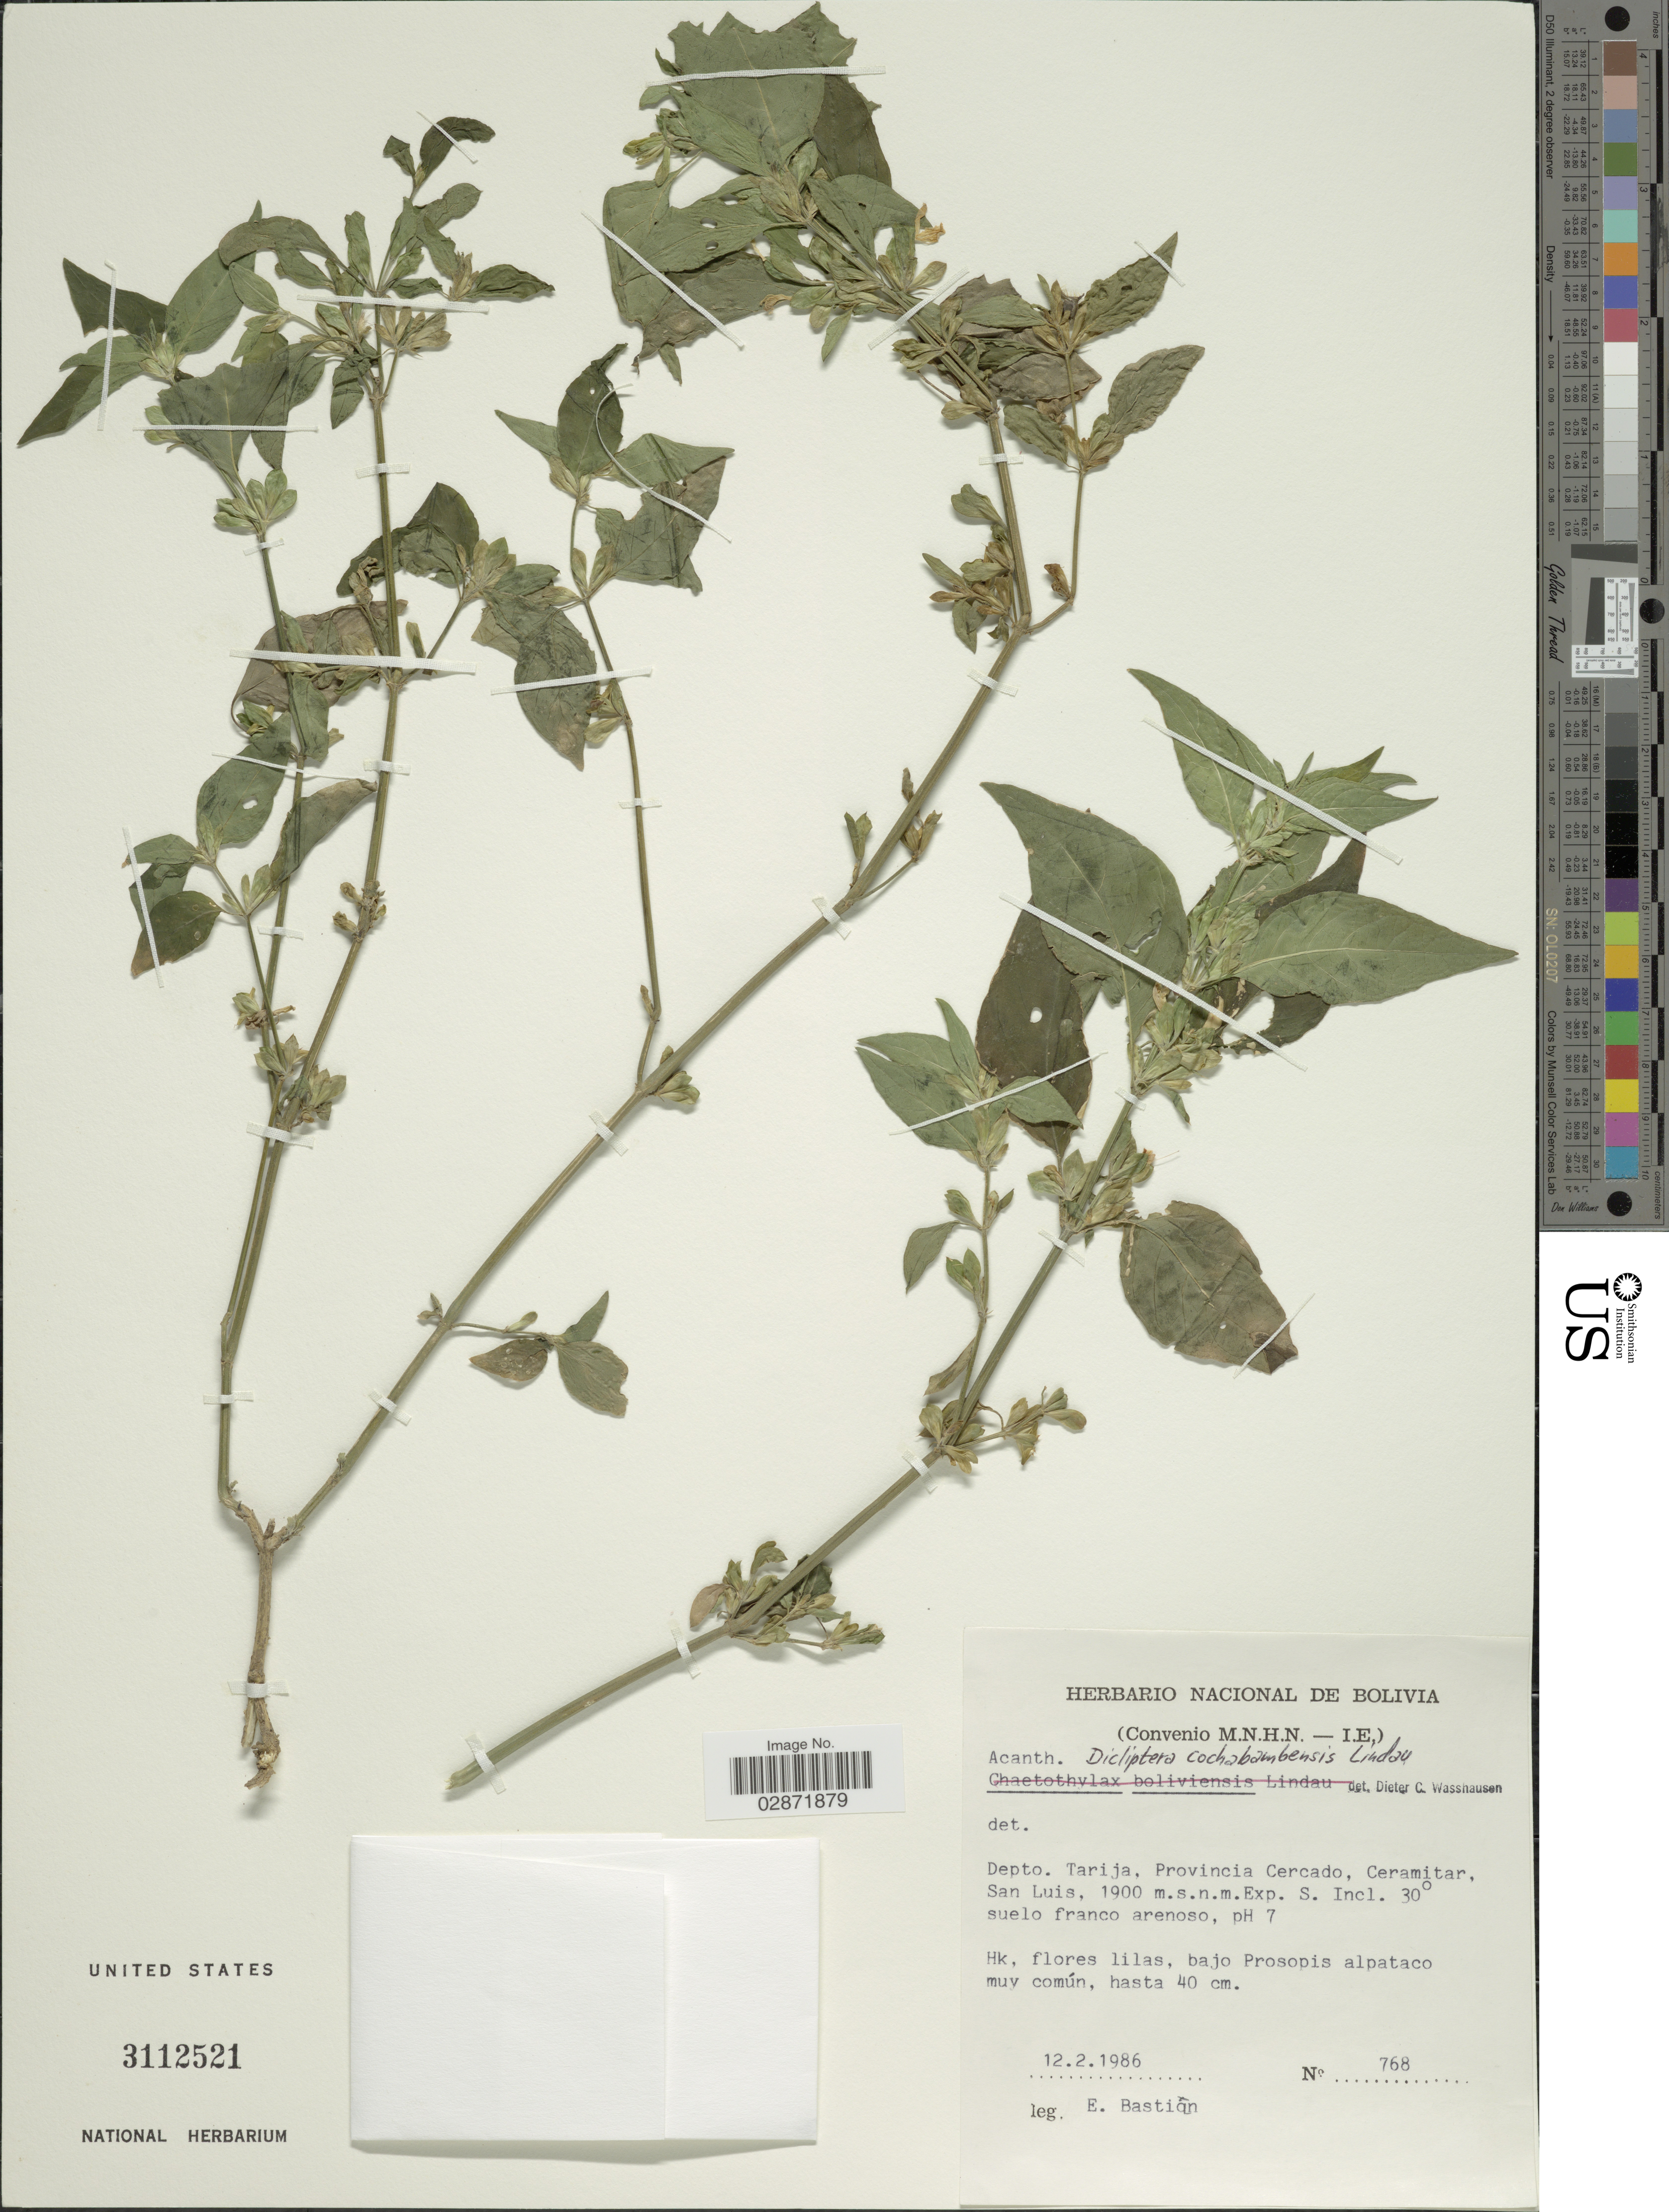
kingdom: Plantae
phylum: Tracheophyta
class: Magnoliopsida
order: Lamiales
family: Acanthaceae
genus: Dicliptera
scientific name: Dicliptera cochabambensis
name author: Lindau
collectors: E. Bastian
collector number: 768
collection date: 1986-02-12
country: Bolivia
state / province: Tarija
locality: Depto. Tarija, Provincia Cercado, Ceramitar, San Luis, Exp. S. Incl. 30°.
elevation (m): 1900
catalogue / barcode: US 3112521